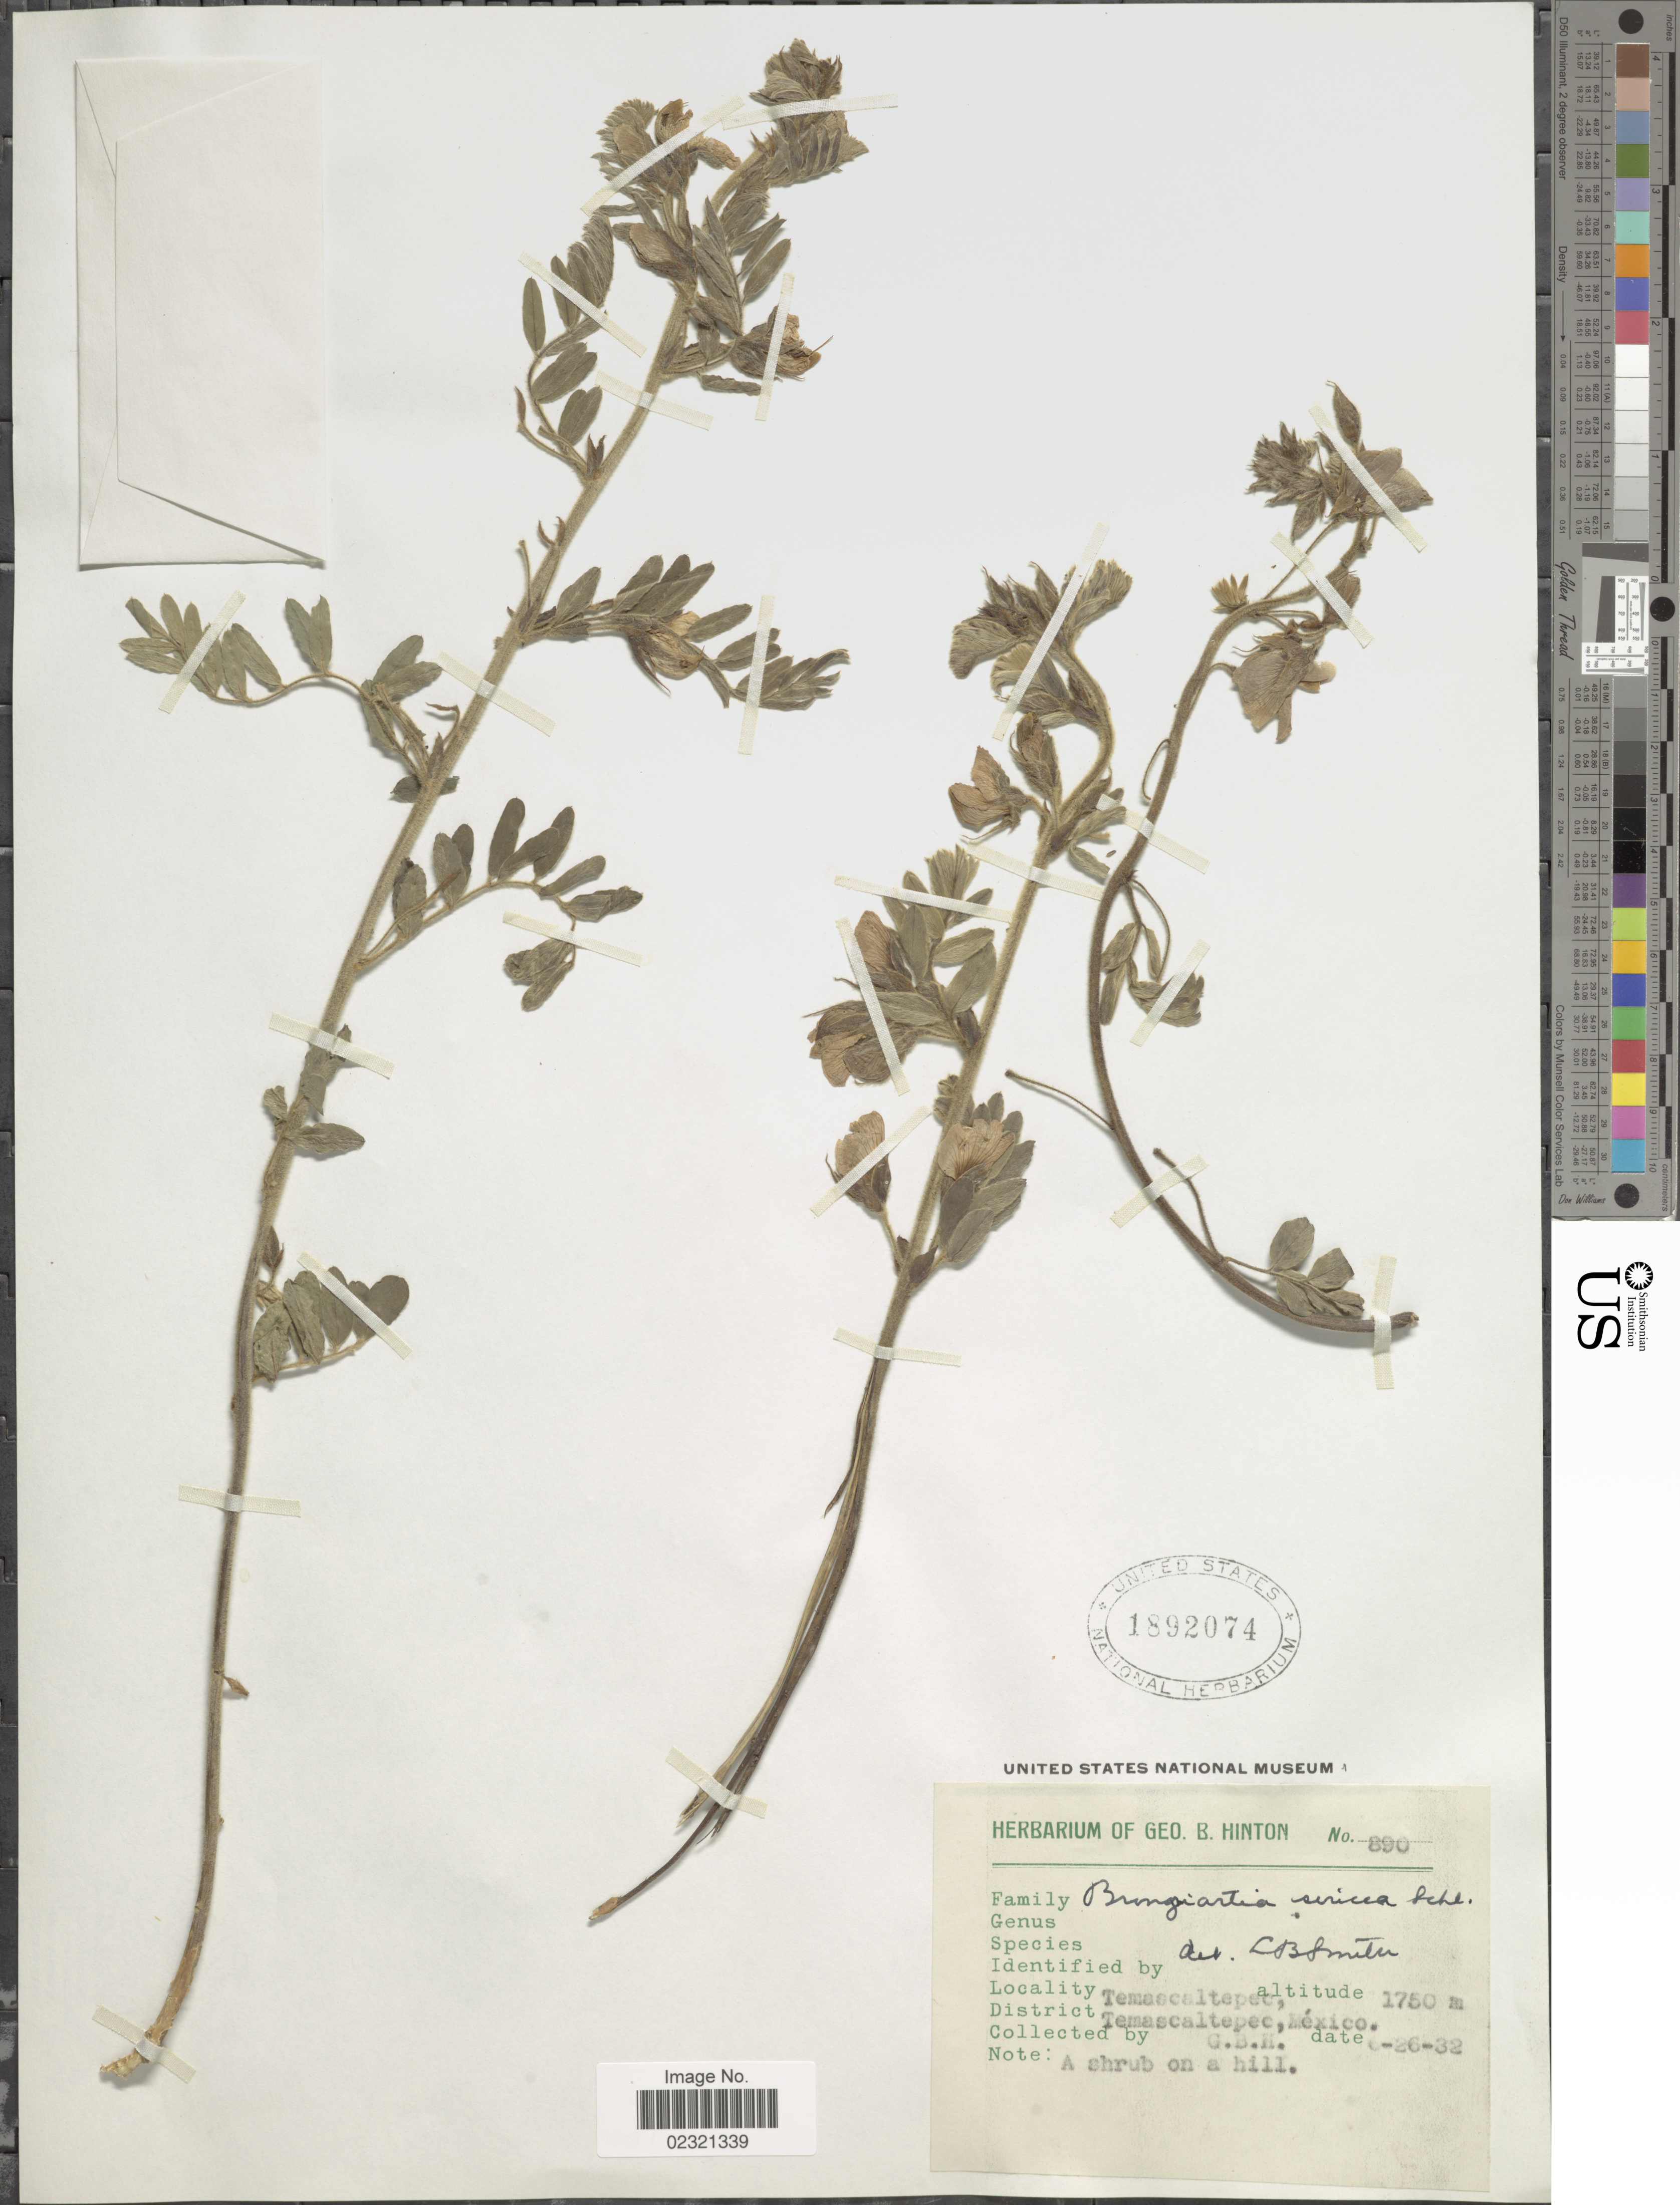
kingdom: Plantae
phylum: Tracheophyta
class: Magnoliopsida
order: Fabales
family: Fabaceae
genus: Brongniartia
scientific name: Brongniartia intermedia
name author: Moric.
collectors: G. B. Hinton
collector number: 890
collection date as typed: Transcribed d/m/y: 26/6/32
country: Mexico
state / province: México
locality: Tenascaltepec, District Temascaltepec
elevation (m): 1750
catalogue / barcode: US 1892074